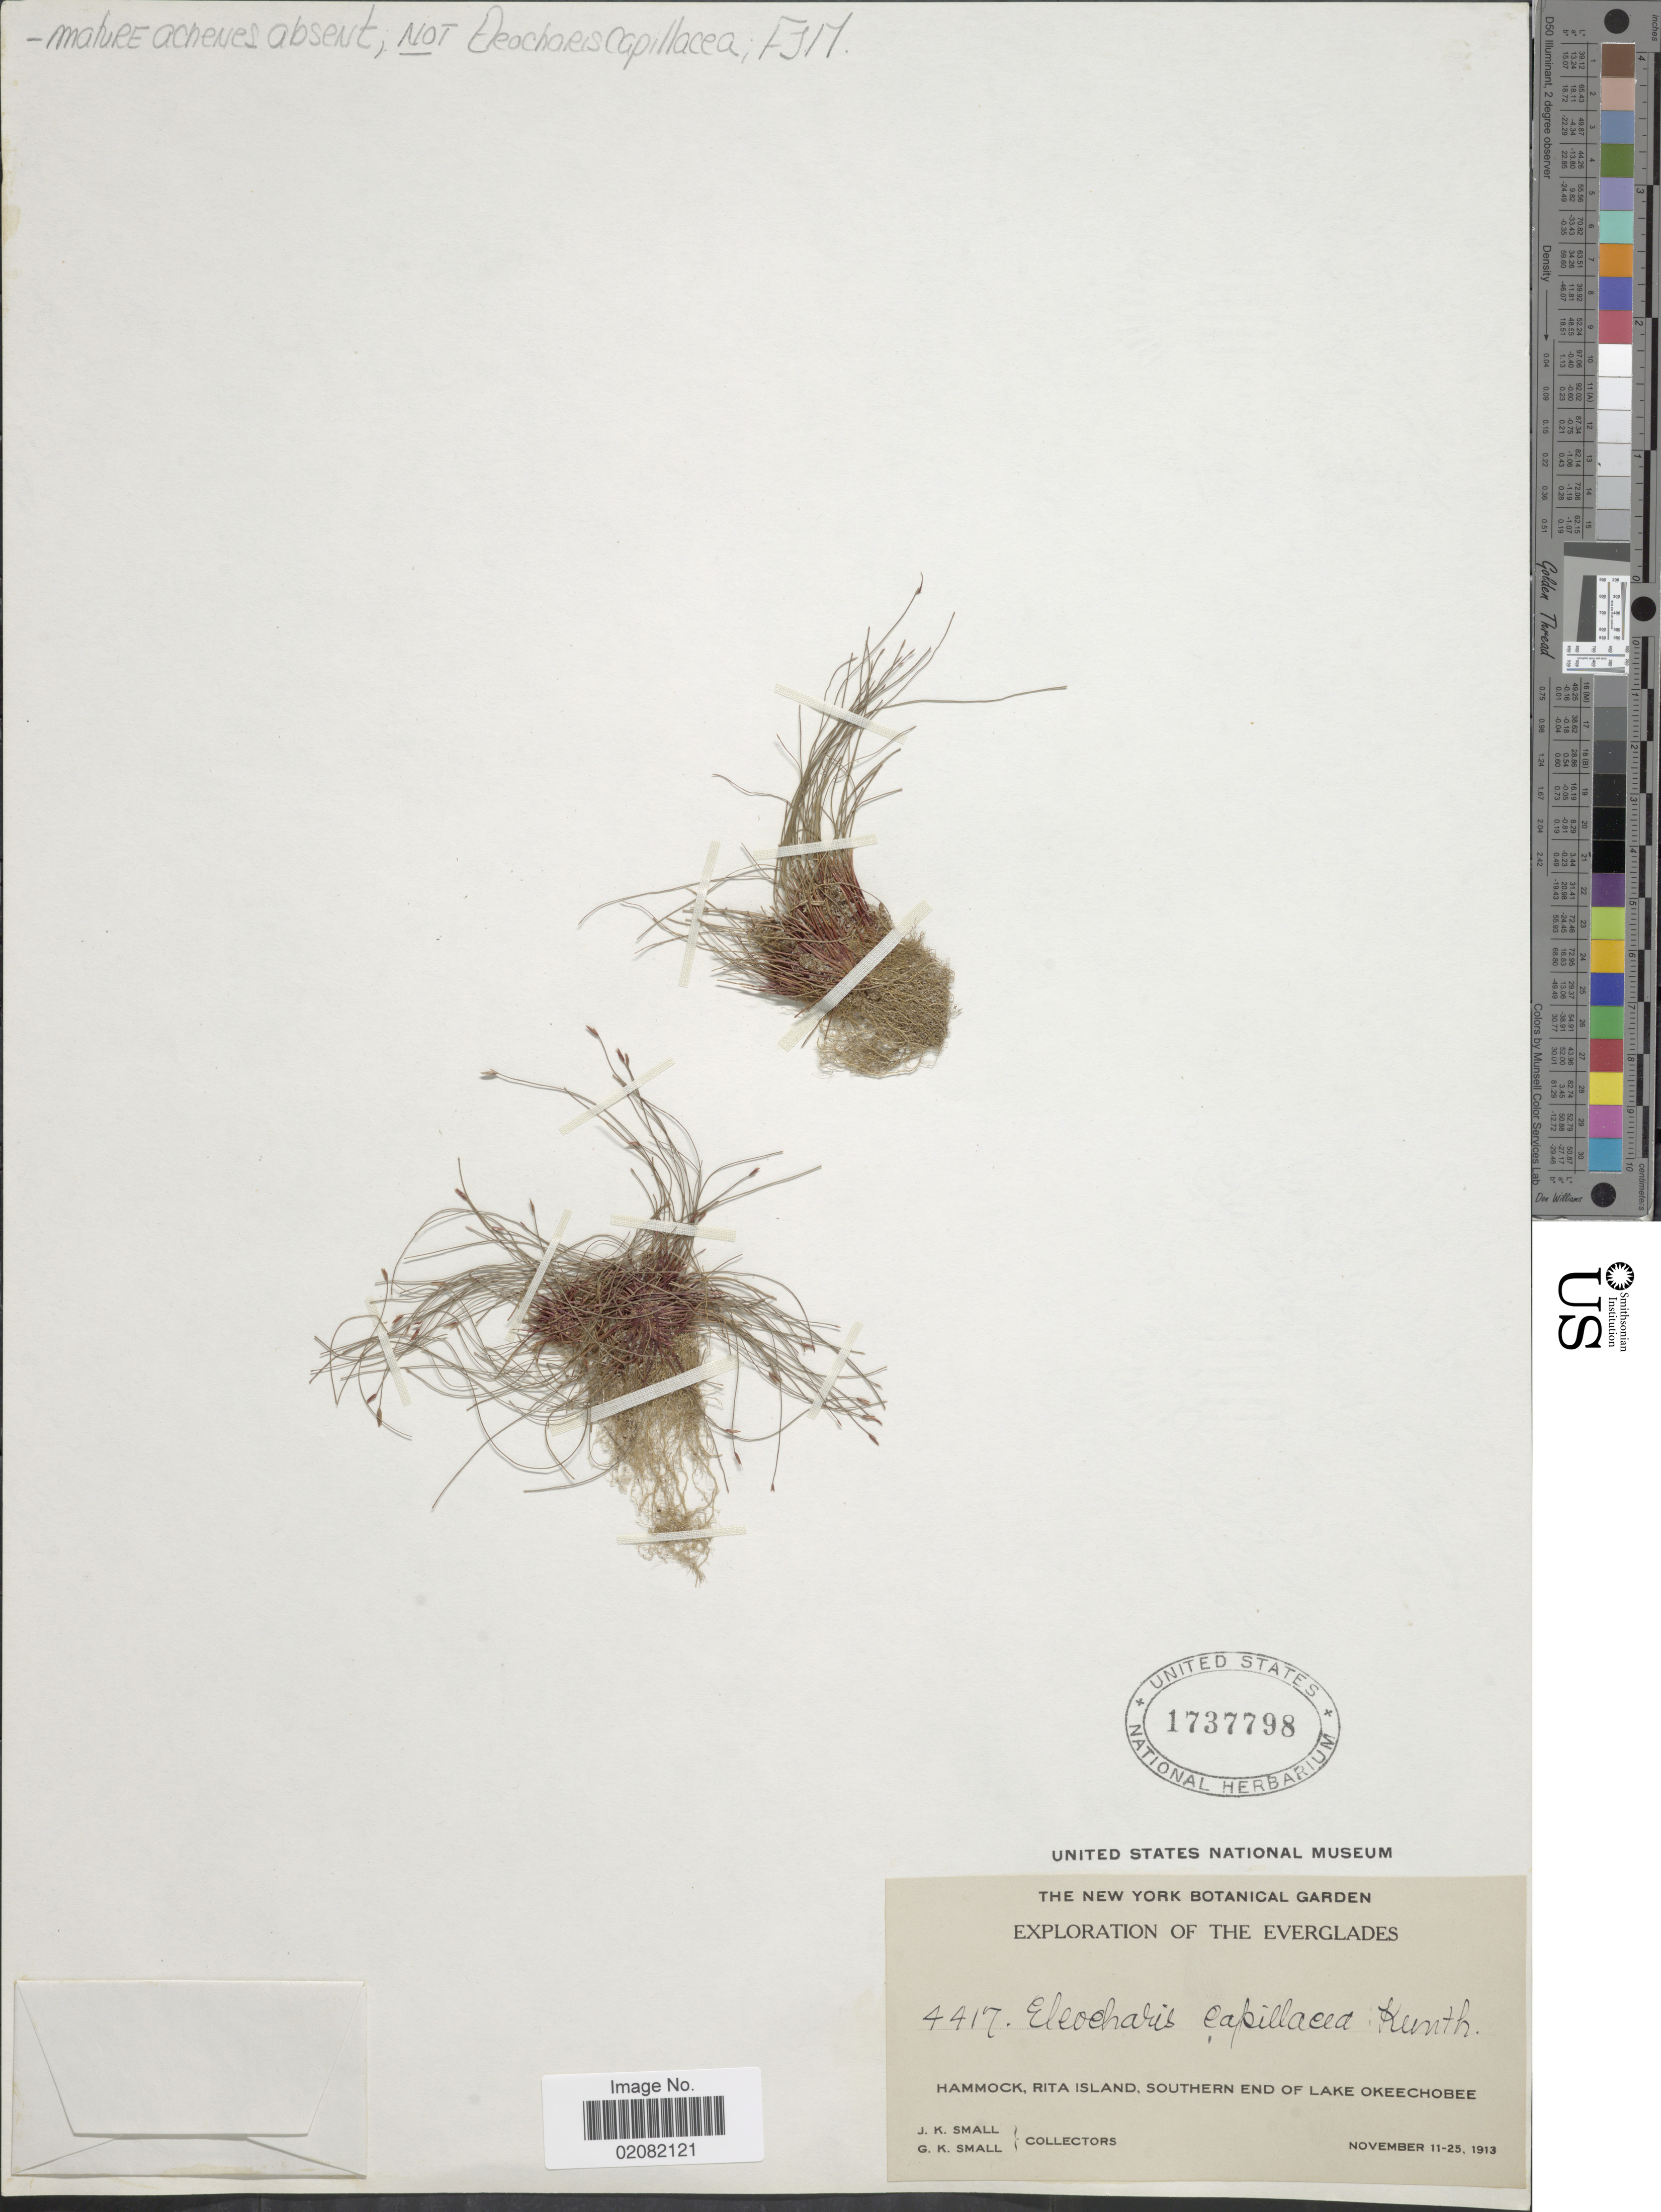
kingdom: Plantae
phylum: Tracheophyta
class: Liliopsida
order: Poales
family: Cyperaceae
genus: Eleocharis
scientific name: Eleocharis capillacea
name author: Kunth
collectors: J. K. Small & G. K. Small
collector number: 4417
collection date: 1913-11-11/1913-11-25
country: United States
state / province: Florida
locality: The Everglades, Hammock, Rita Island, Southern End of Lake Okeechobee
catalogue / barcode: US 1737798